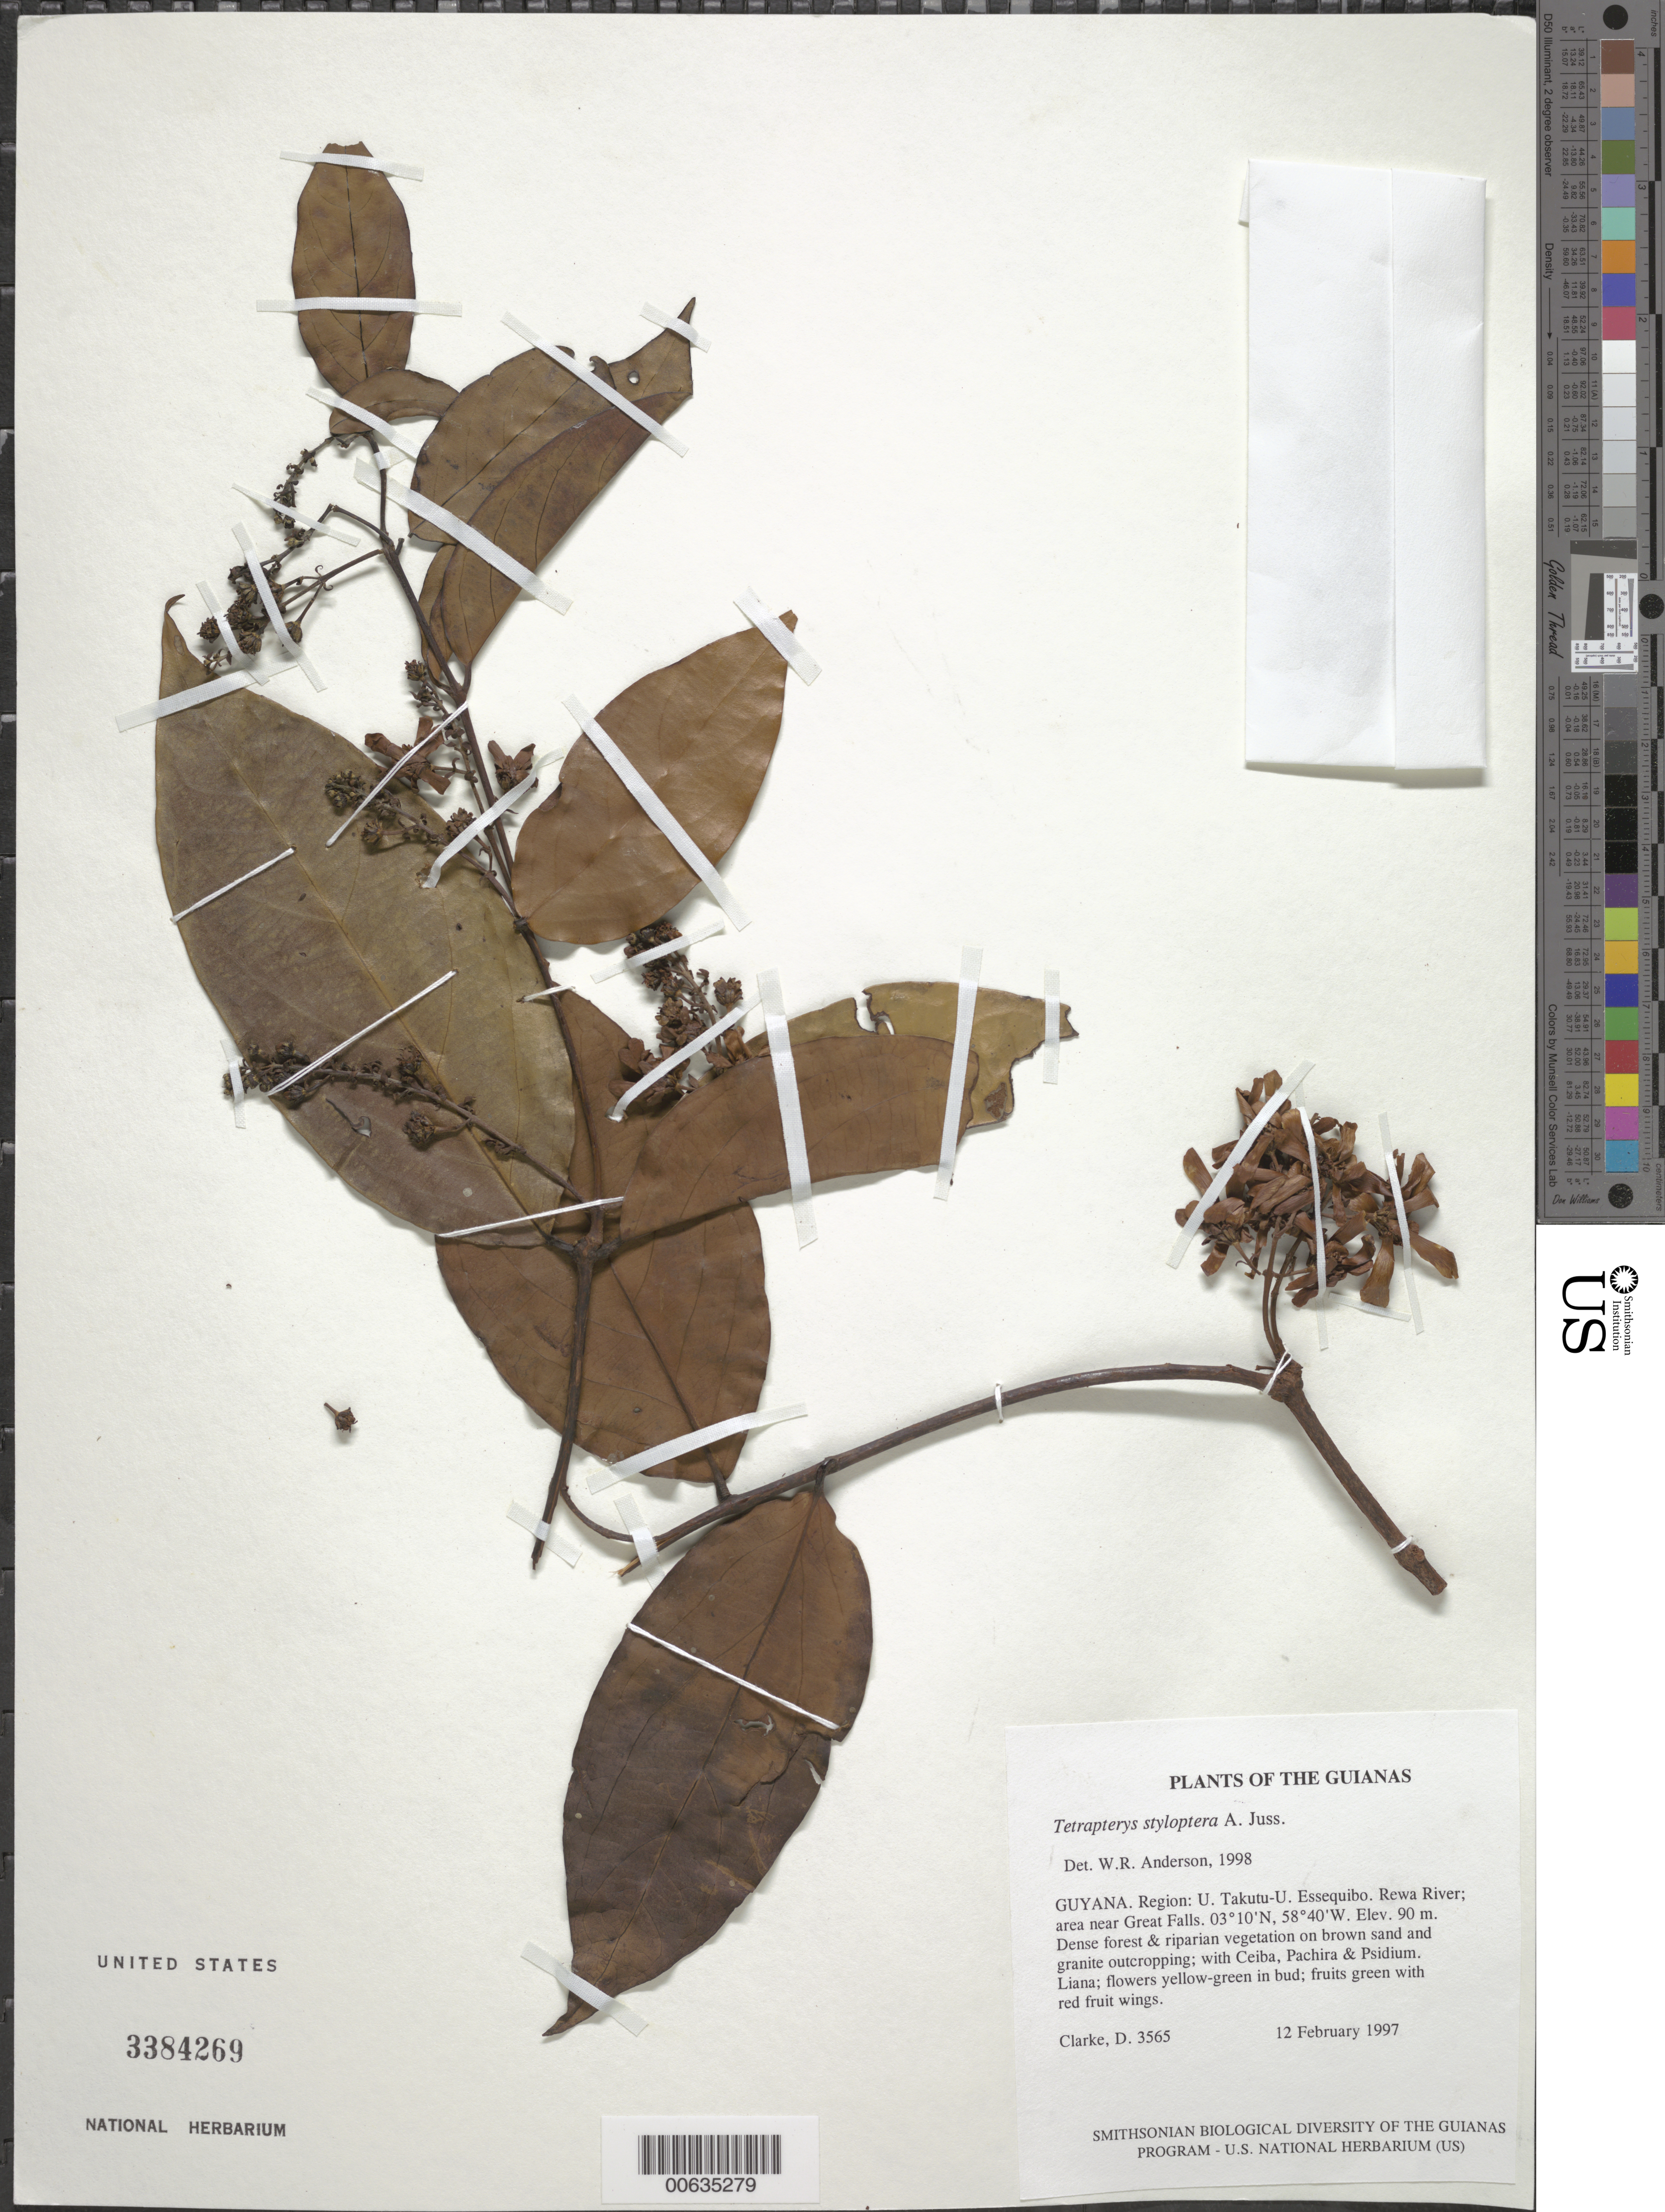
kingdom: Plantae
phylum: Tracheophyta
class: Magnoliopsida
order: Malpighiales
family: Malpighiaceae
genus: Glicophyllum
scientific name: Glicophyllum stylopterum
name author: (A. Juss.) R.F. Almeida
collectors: H. D. Clarke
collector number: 3565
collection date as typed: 12 February 1997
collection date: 1997-02-12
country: Guyana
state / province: U. Takutu-U. Essequibo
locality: Rewa River; area near Great Falls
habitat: Dense forest & riparian vegetation on brown sand and granite outcropping; with Ceiba, Pachira & Psidium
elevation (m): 90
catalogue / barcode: US 3384269